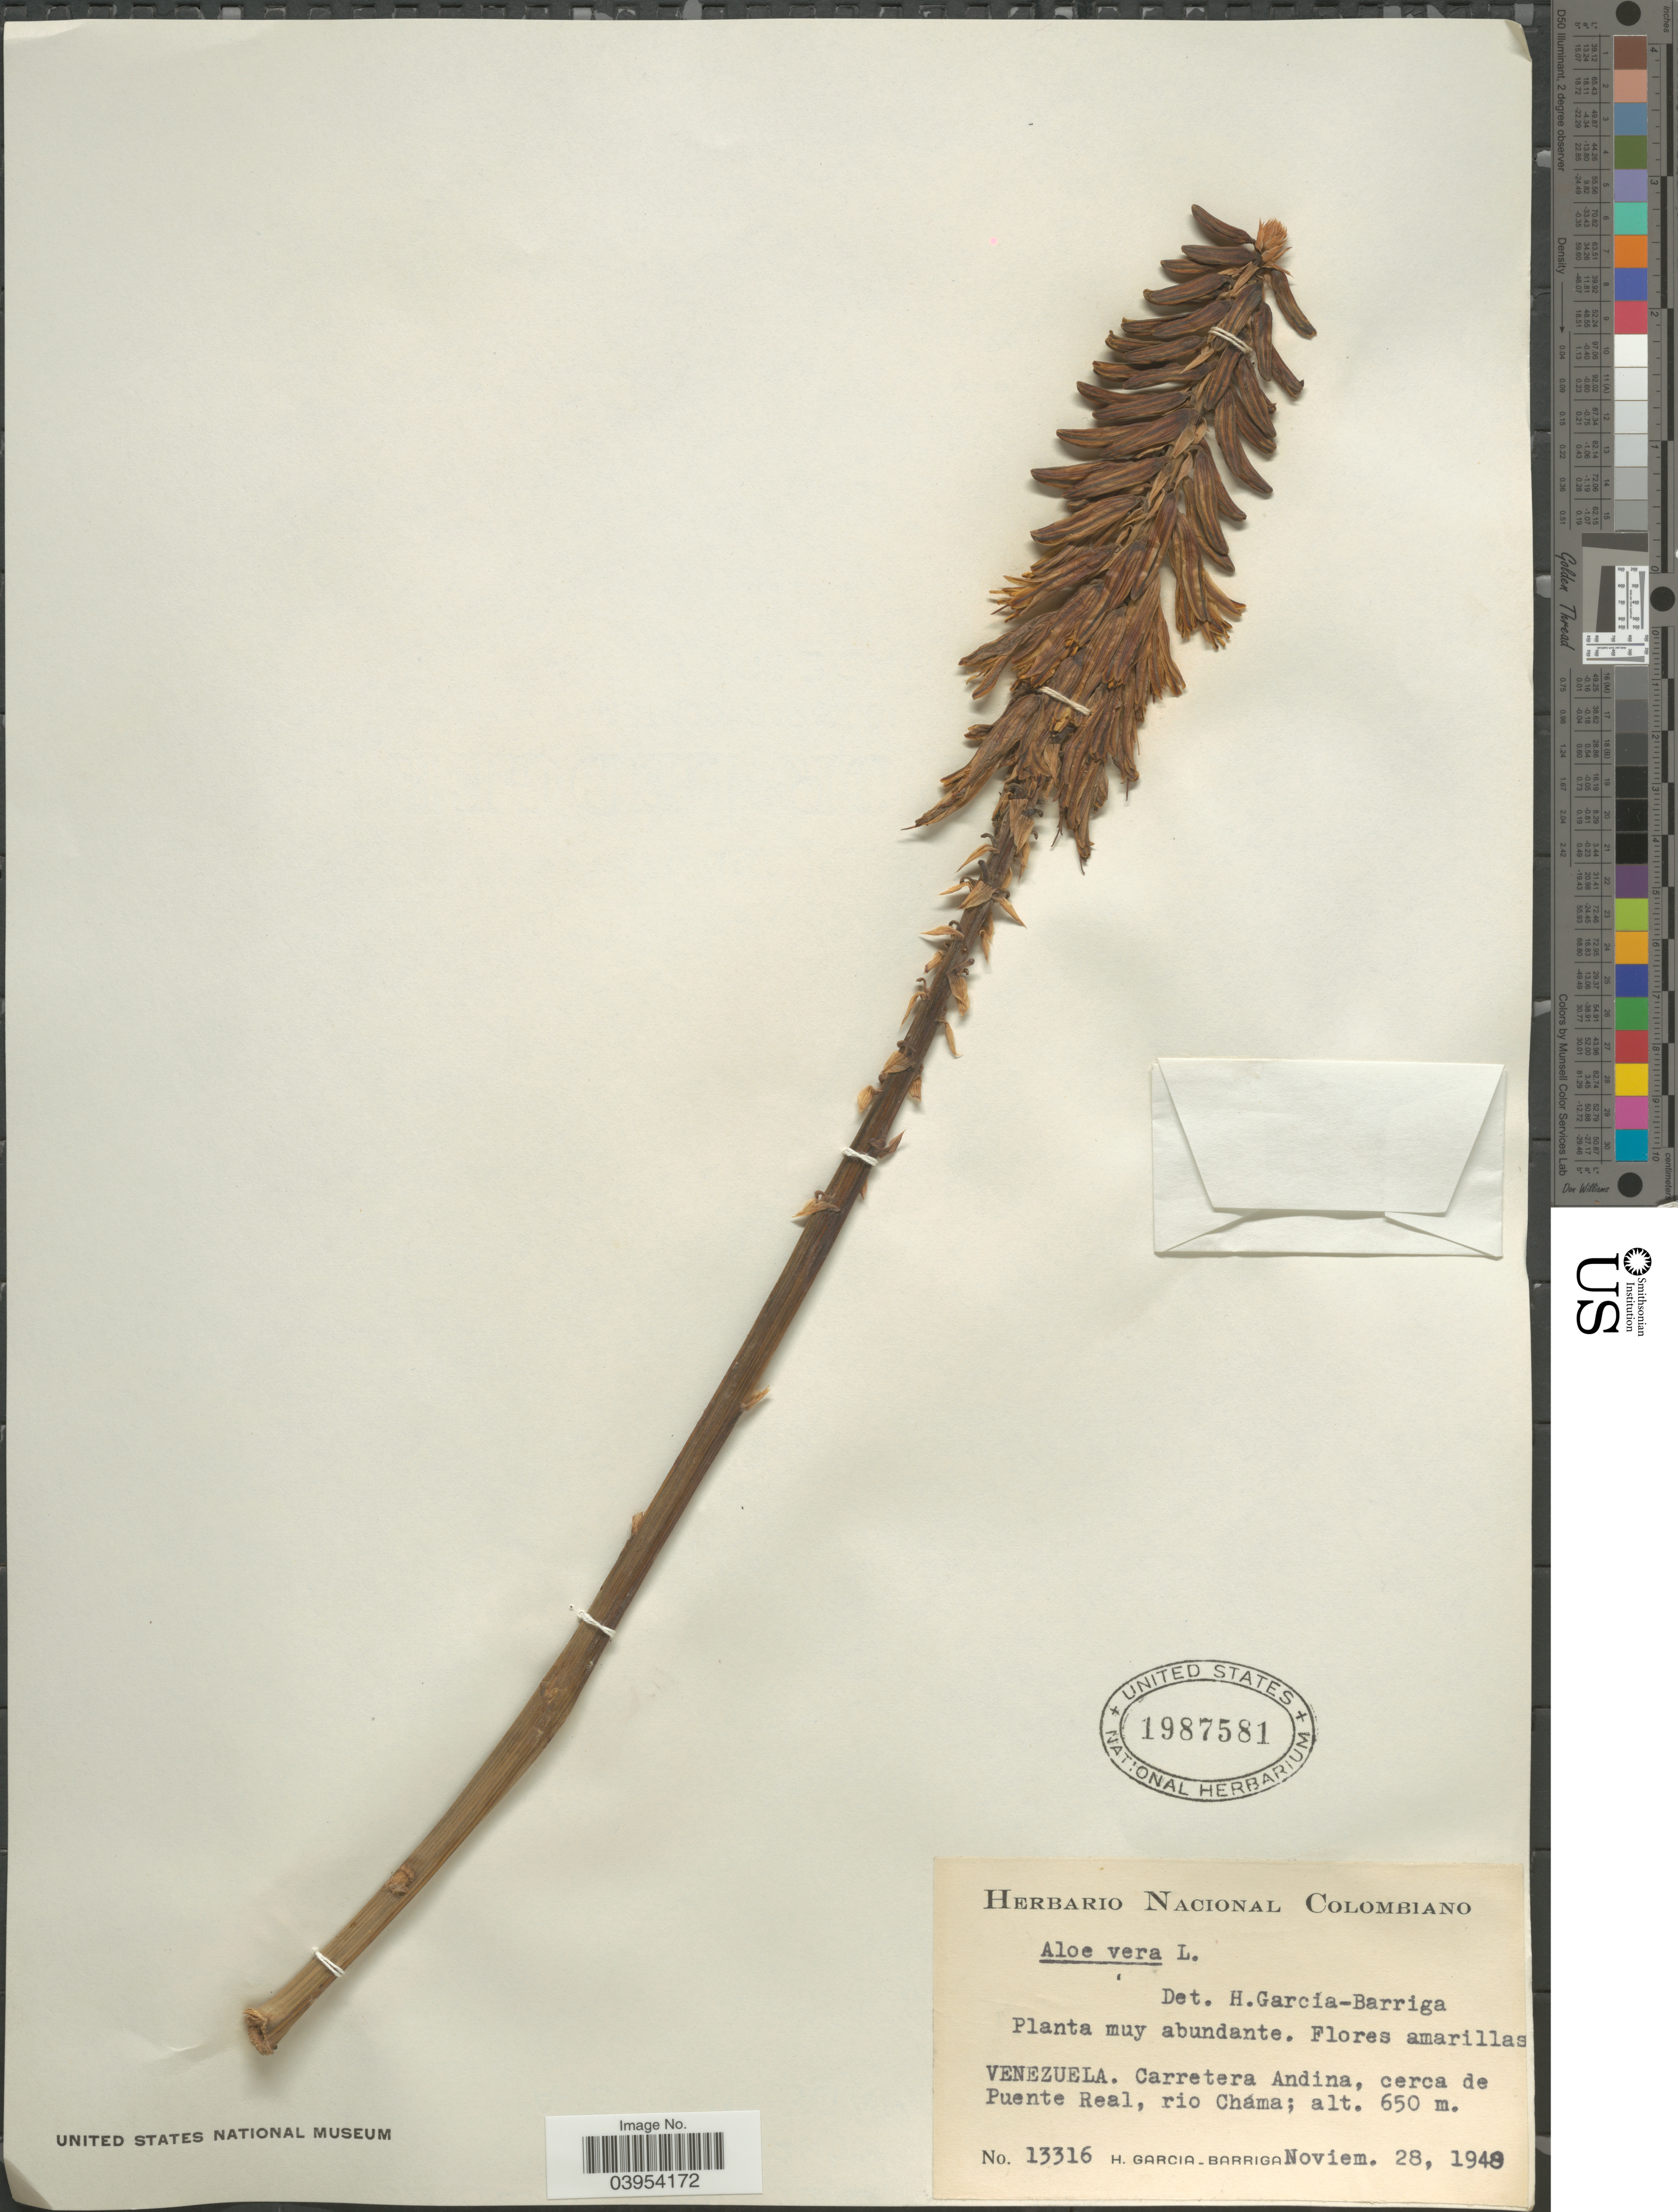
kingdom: Plantae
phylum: Tracheophyta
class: Liliopsida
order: Asparagales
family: Asphodelaceae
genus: Aloe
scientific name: Aloe vera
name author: L.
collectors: H. García Barriga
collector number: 13316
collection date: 1948-11-28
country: Colombia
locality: Carretera Andina, cerca de Puente Real, rio Cháma.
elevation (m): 650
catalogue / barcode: US 1987581